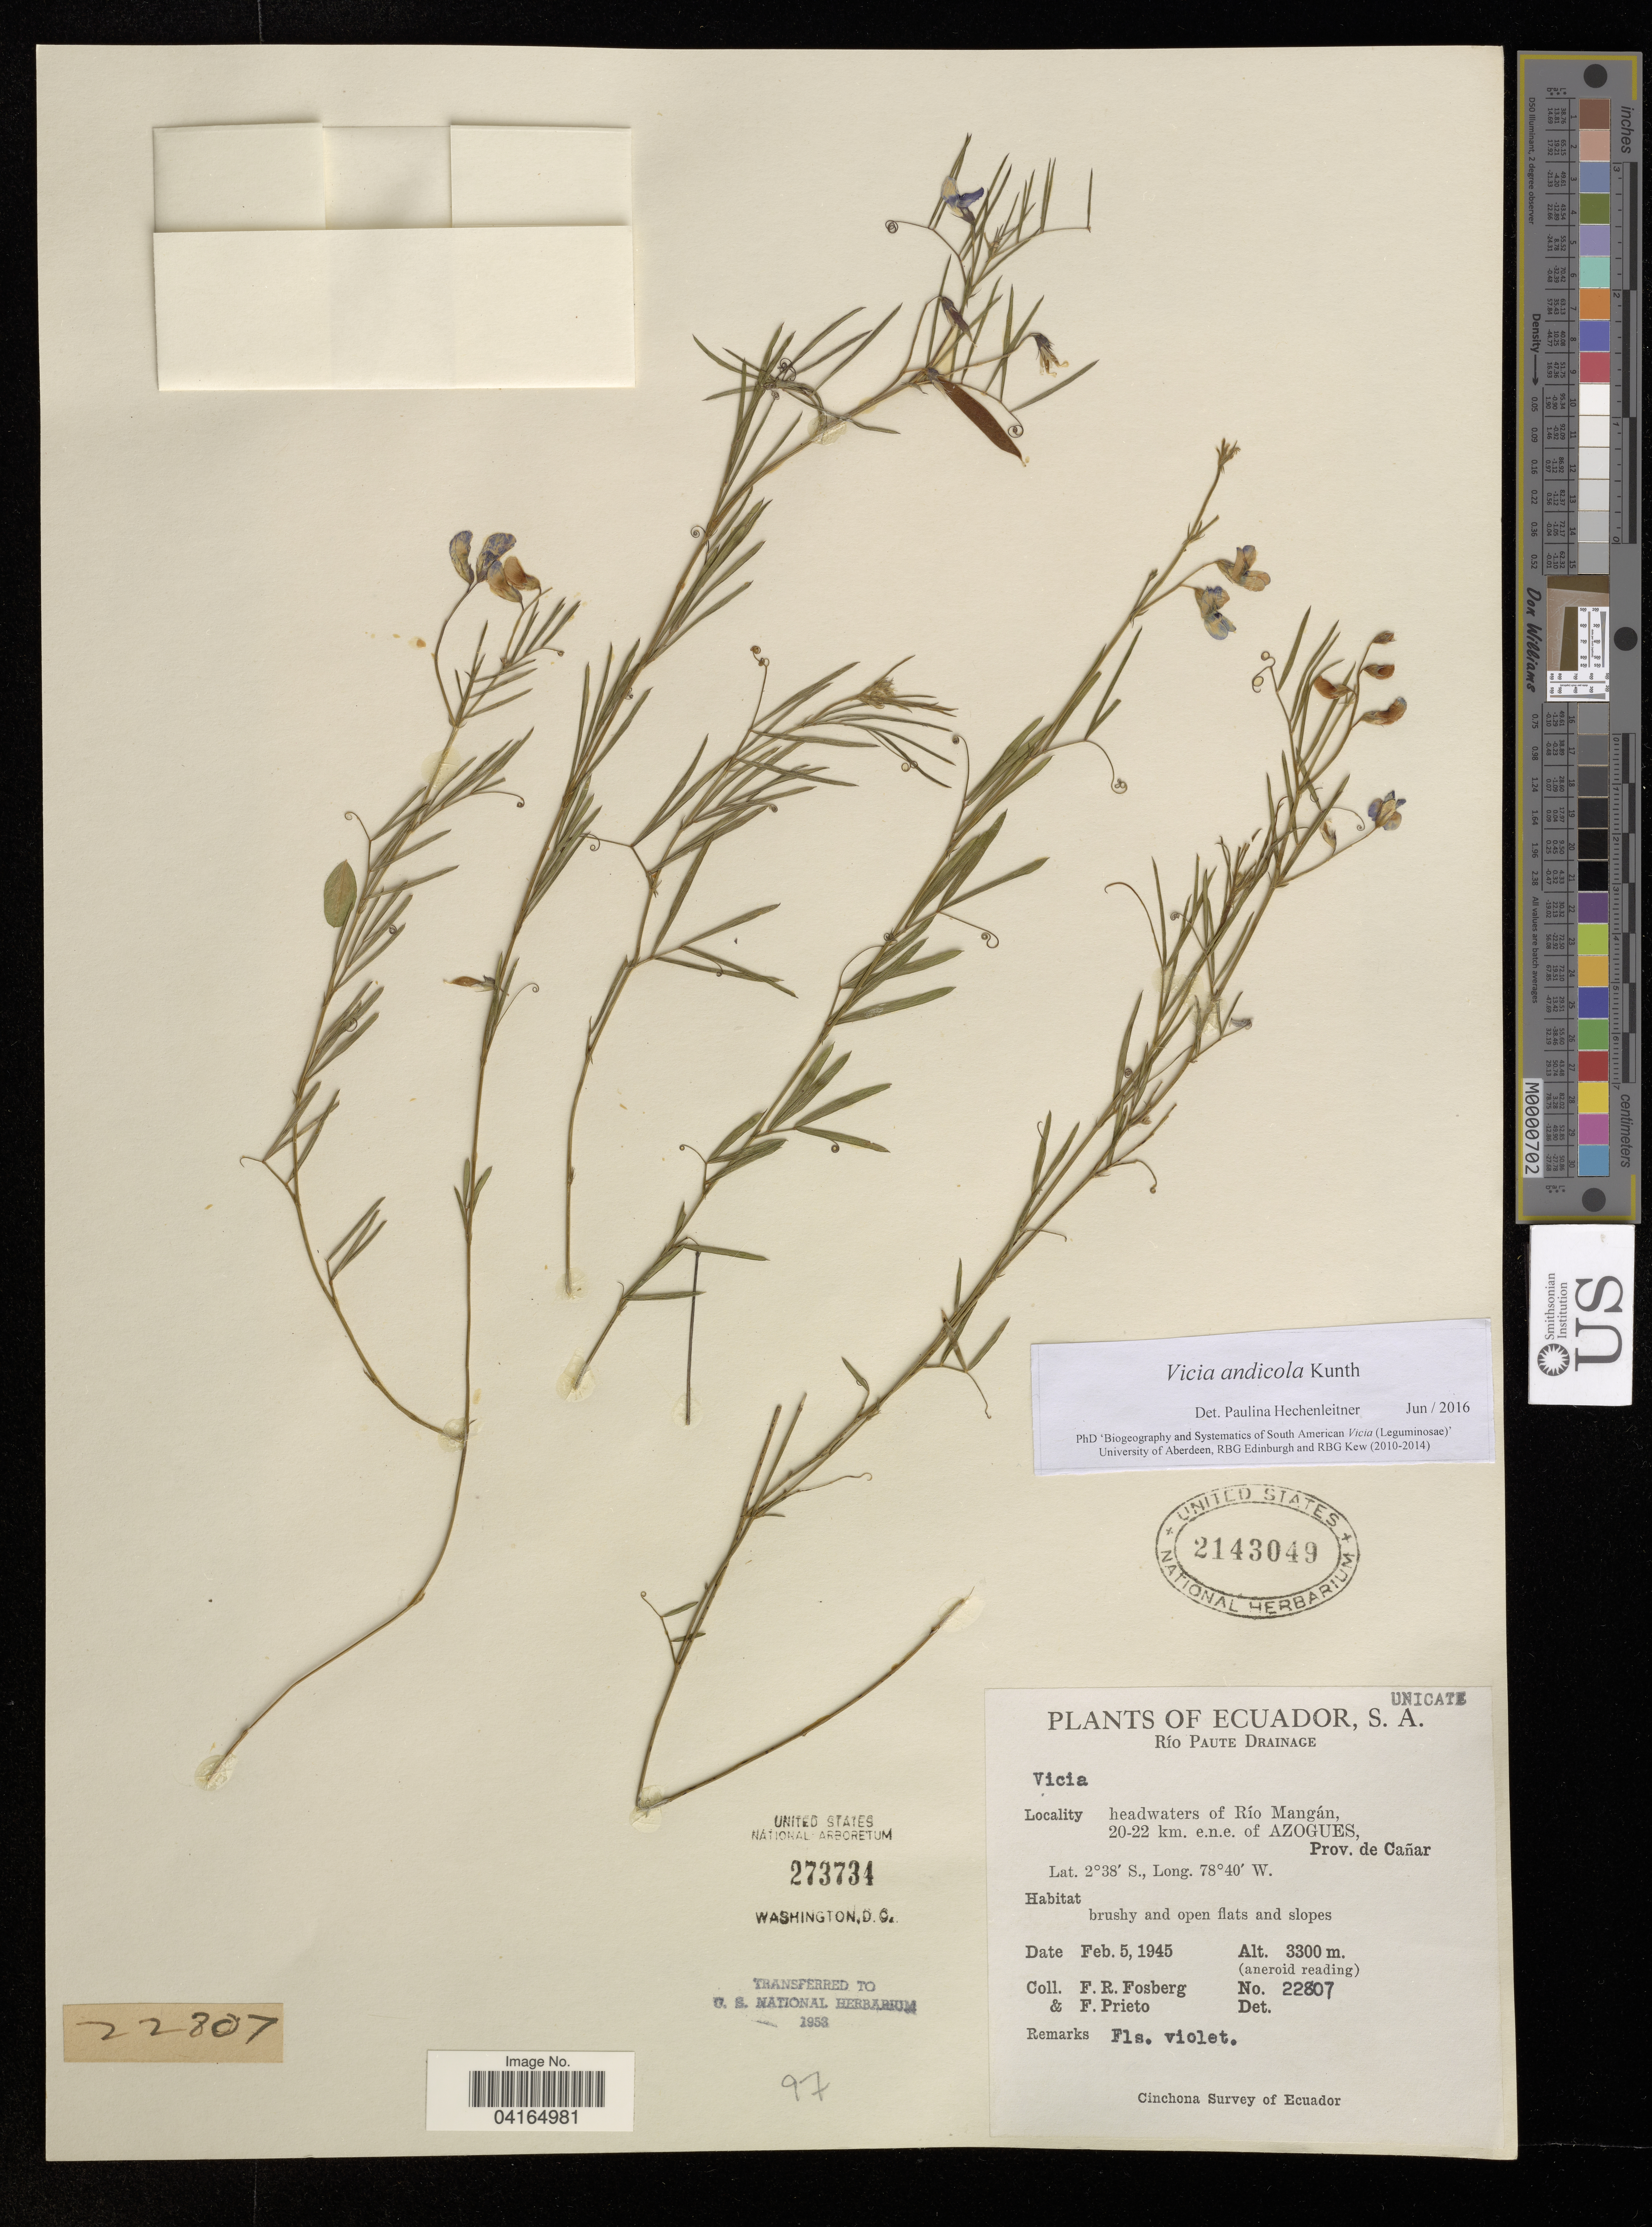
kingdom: Plantae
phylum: Tracheophyta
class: Magnoliopsida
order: Fabales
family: Fabaceae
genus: Vicia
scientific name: Vicia andicola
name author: Kunth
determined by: Hechenleitner, Paulina, RBG Edinburgh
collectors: F. R. Fosberg & F. Pietro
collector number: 22807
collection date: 1945-02-05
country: Ecuador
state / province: Cañar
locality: Río Paute Drainage. Headwaters of Río Mangán, 20-22 km, e.n.e. of Azogues, Prov. de Cañar.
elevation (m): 3300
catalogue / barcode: US 2143049